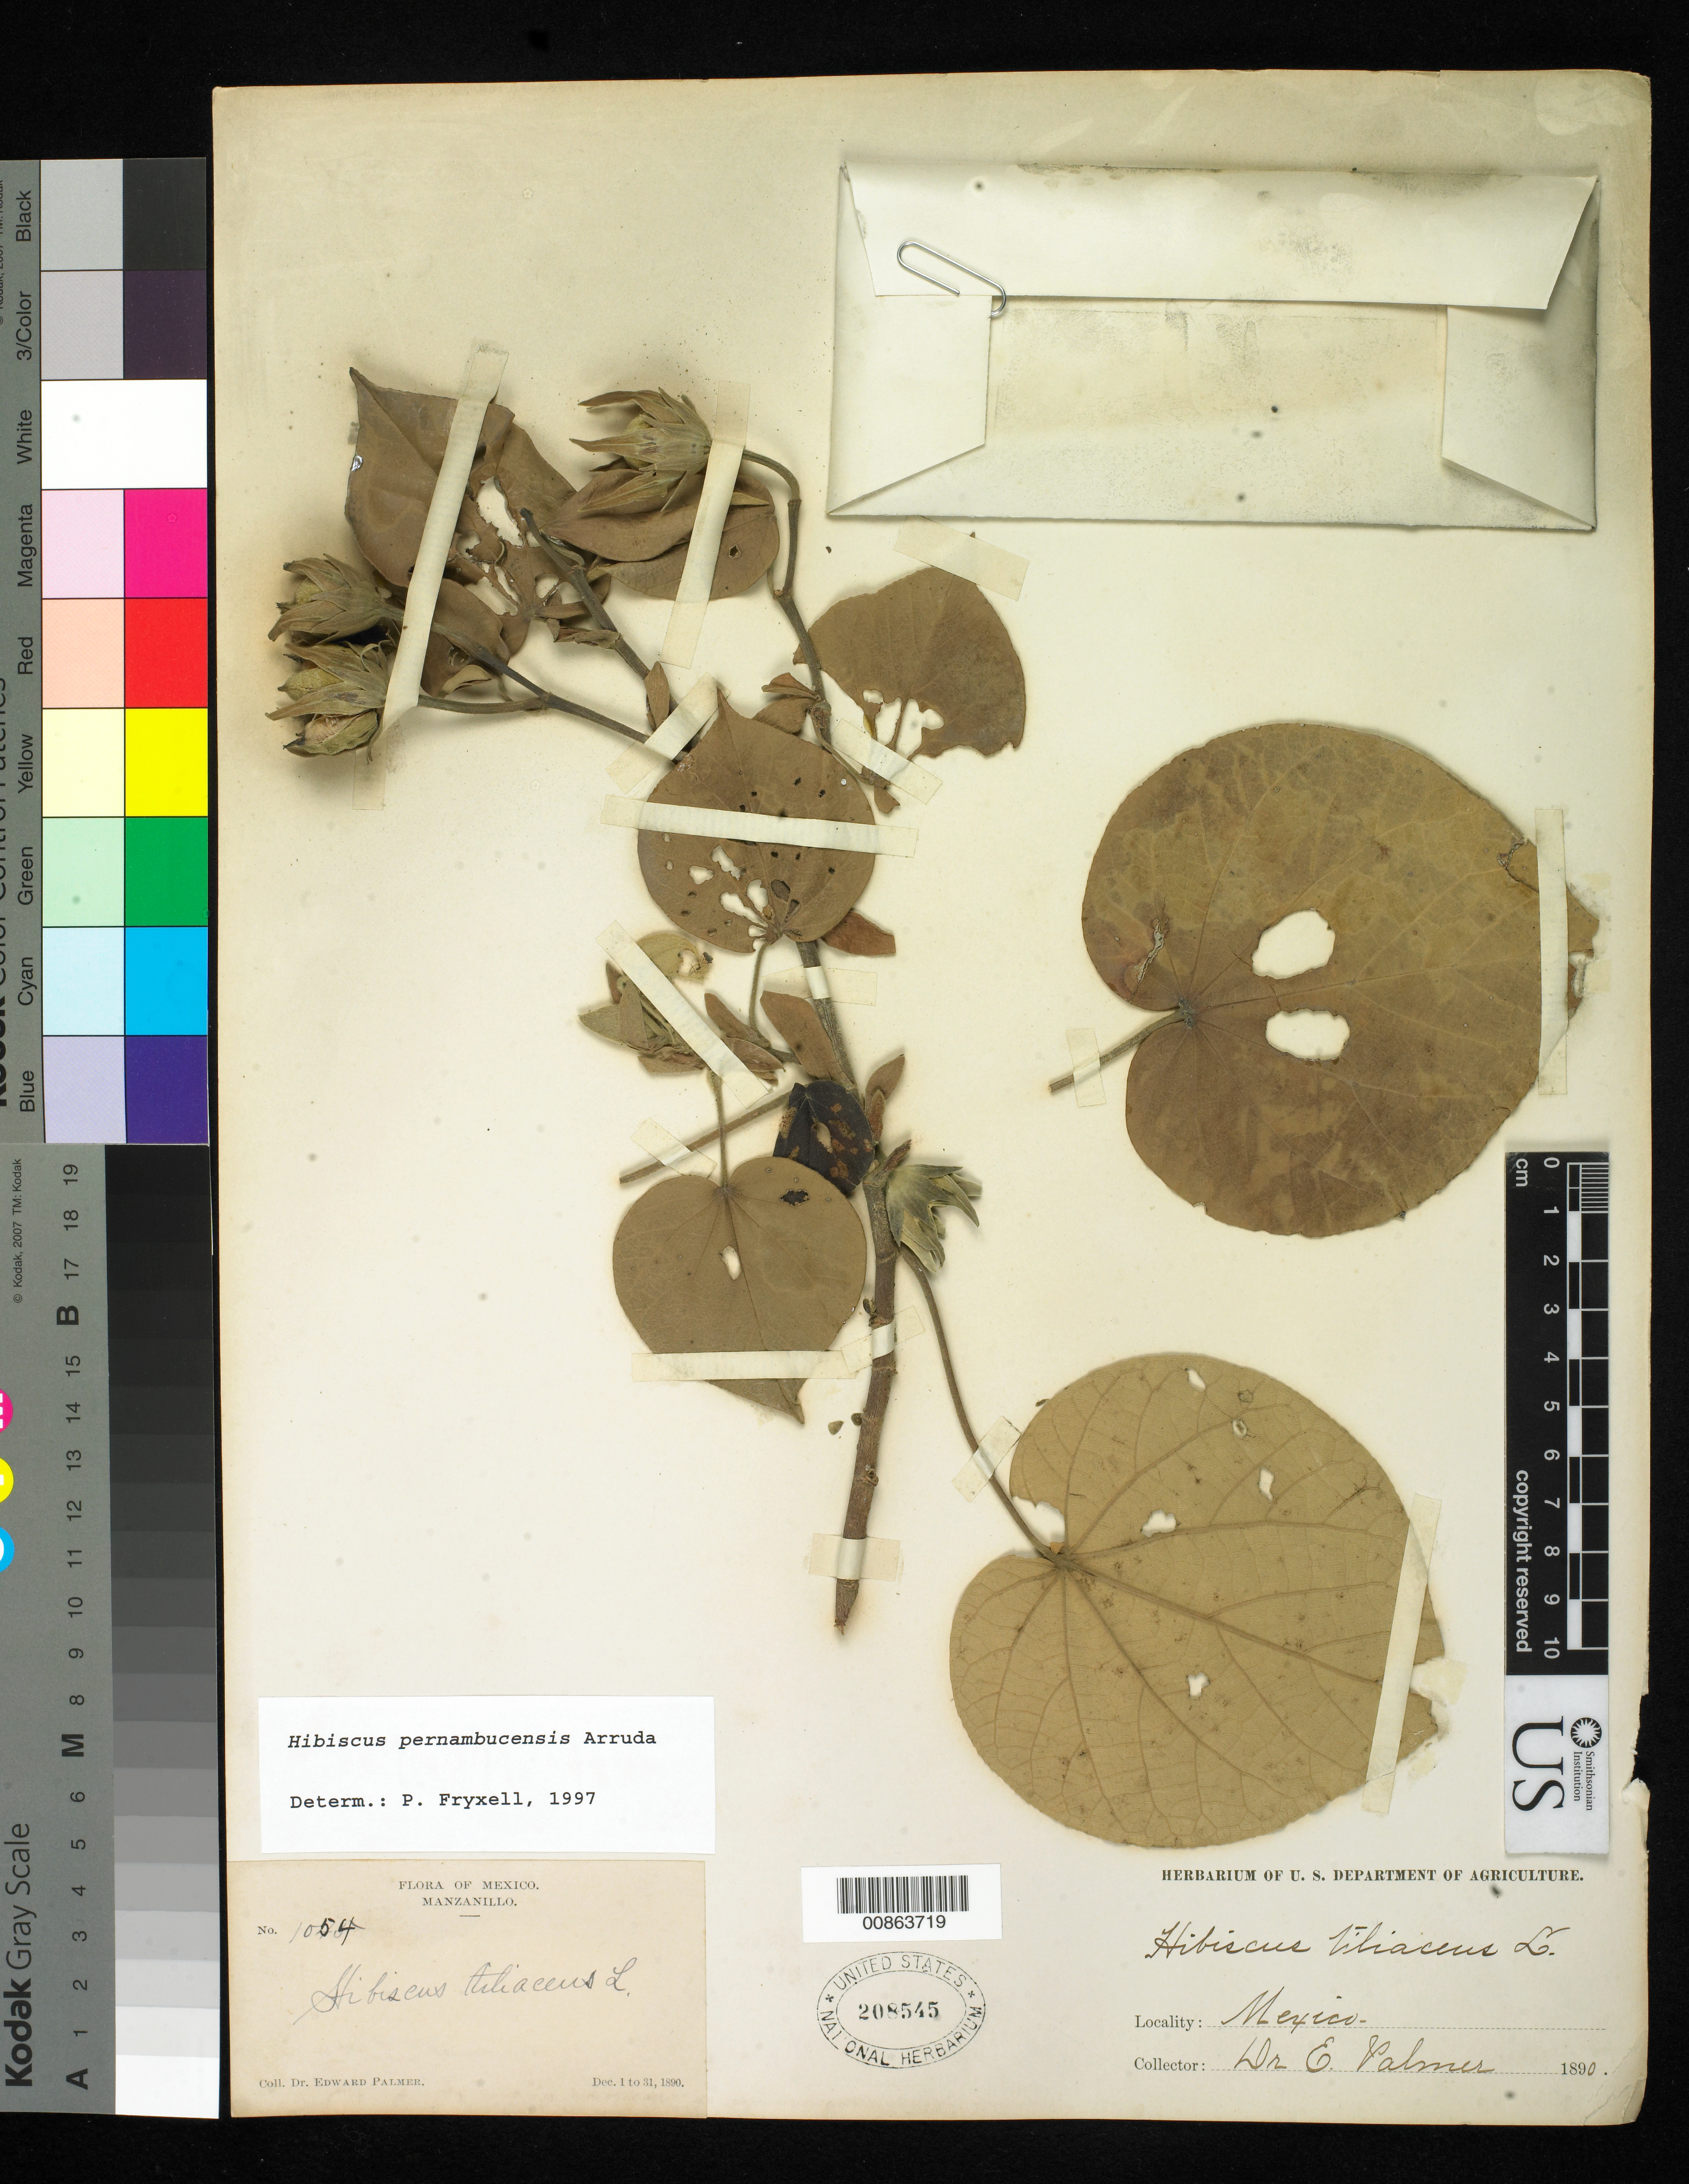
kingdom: Plantae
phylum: Tracheophyta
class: Magnoliopsida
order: Malvales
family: Malvaceae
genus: Talipariti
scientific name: Talipariti tiliaceum var. pernambucense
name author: (Arruda) Fryxell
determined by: Dorr, Laurence J., Curator (BOT), Smithsonian Institution - National Museum of Natural History (UNITED STATES)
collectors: E. Palmer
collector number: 1054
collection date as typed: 01 Dec 1890 to 31 Dec 1890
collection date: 1890-12-01/1890-12-31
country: Mexico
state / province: Colima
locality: Manzanillo, Colima.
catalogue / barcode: US 208545